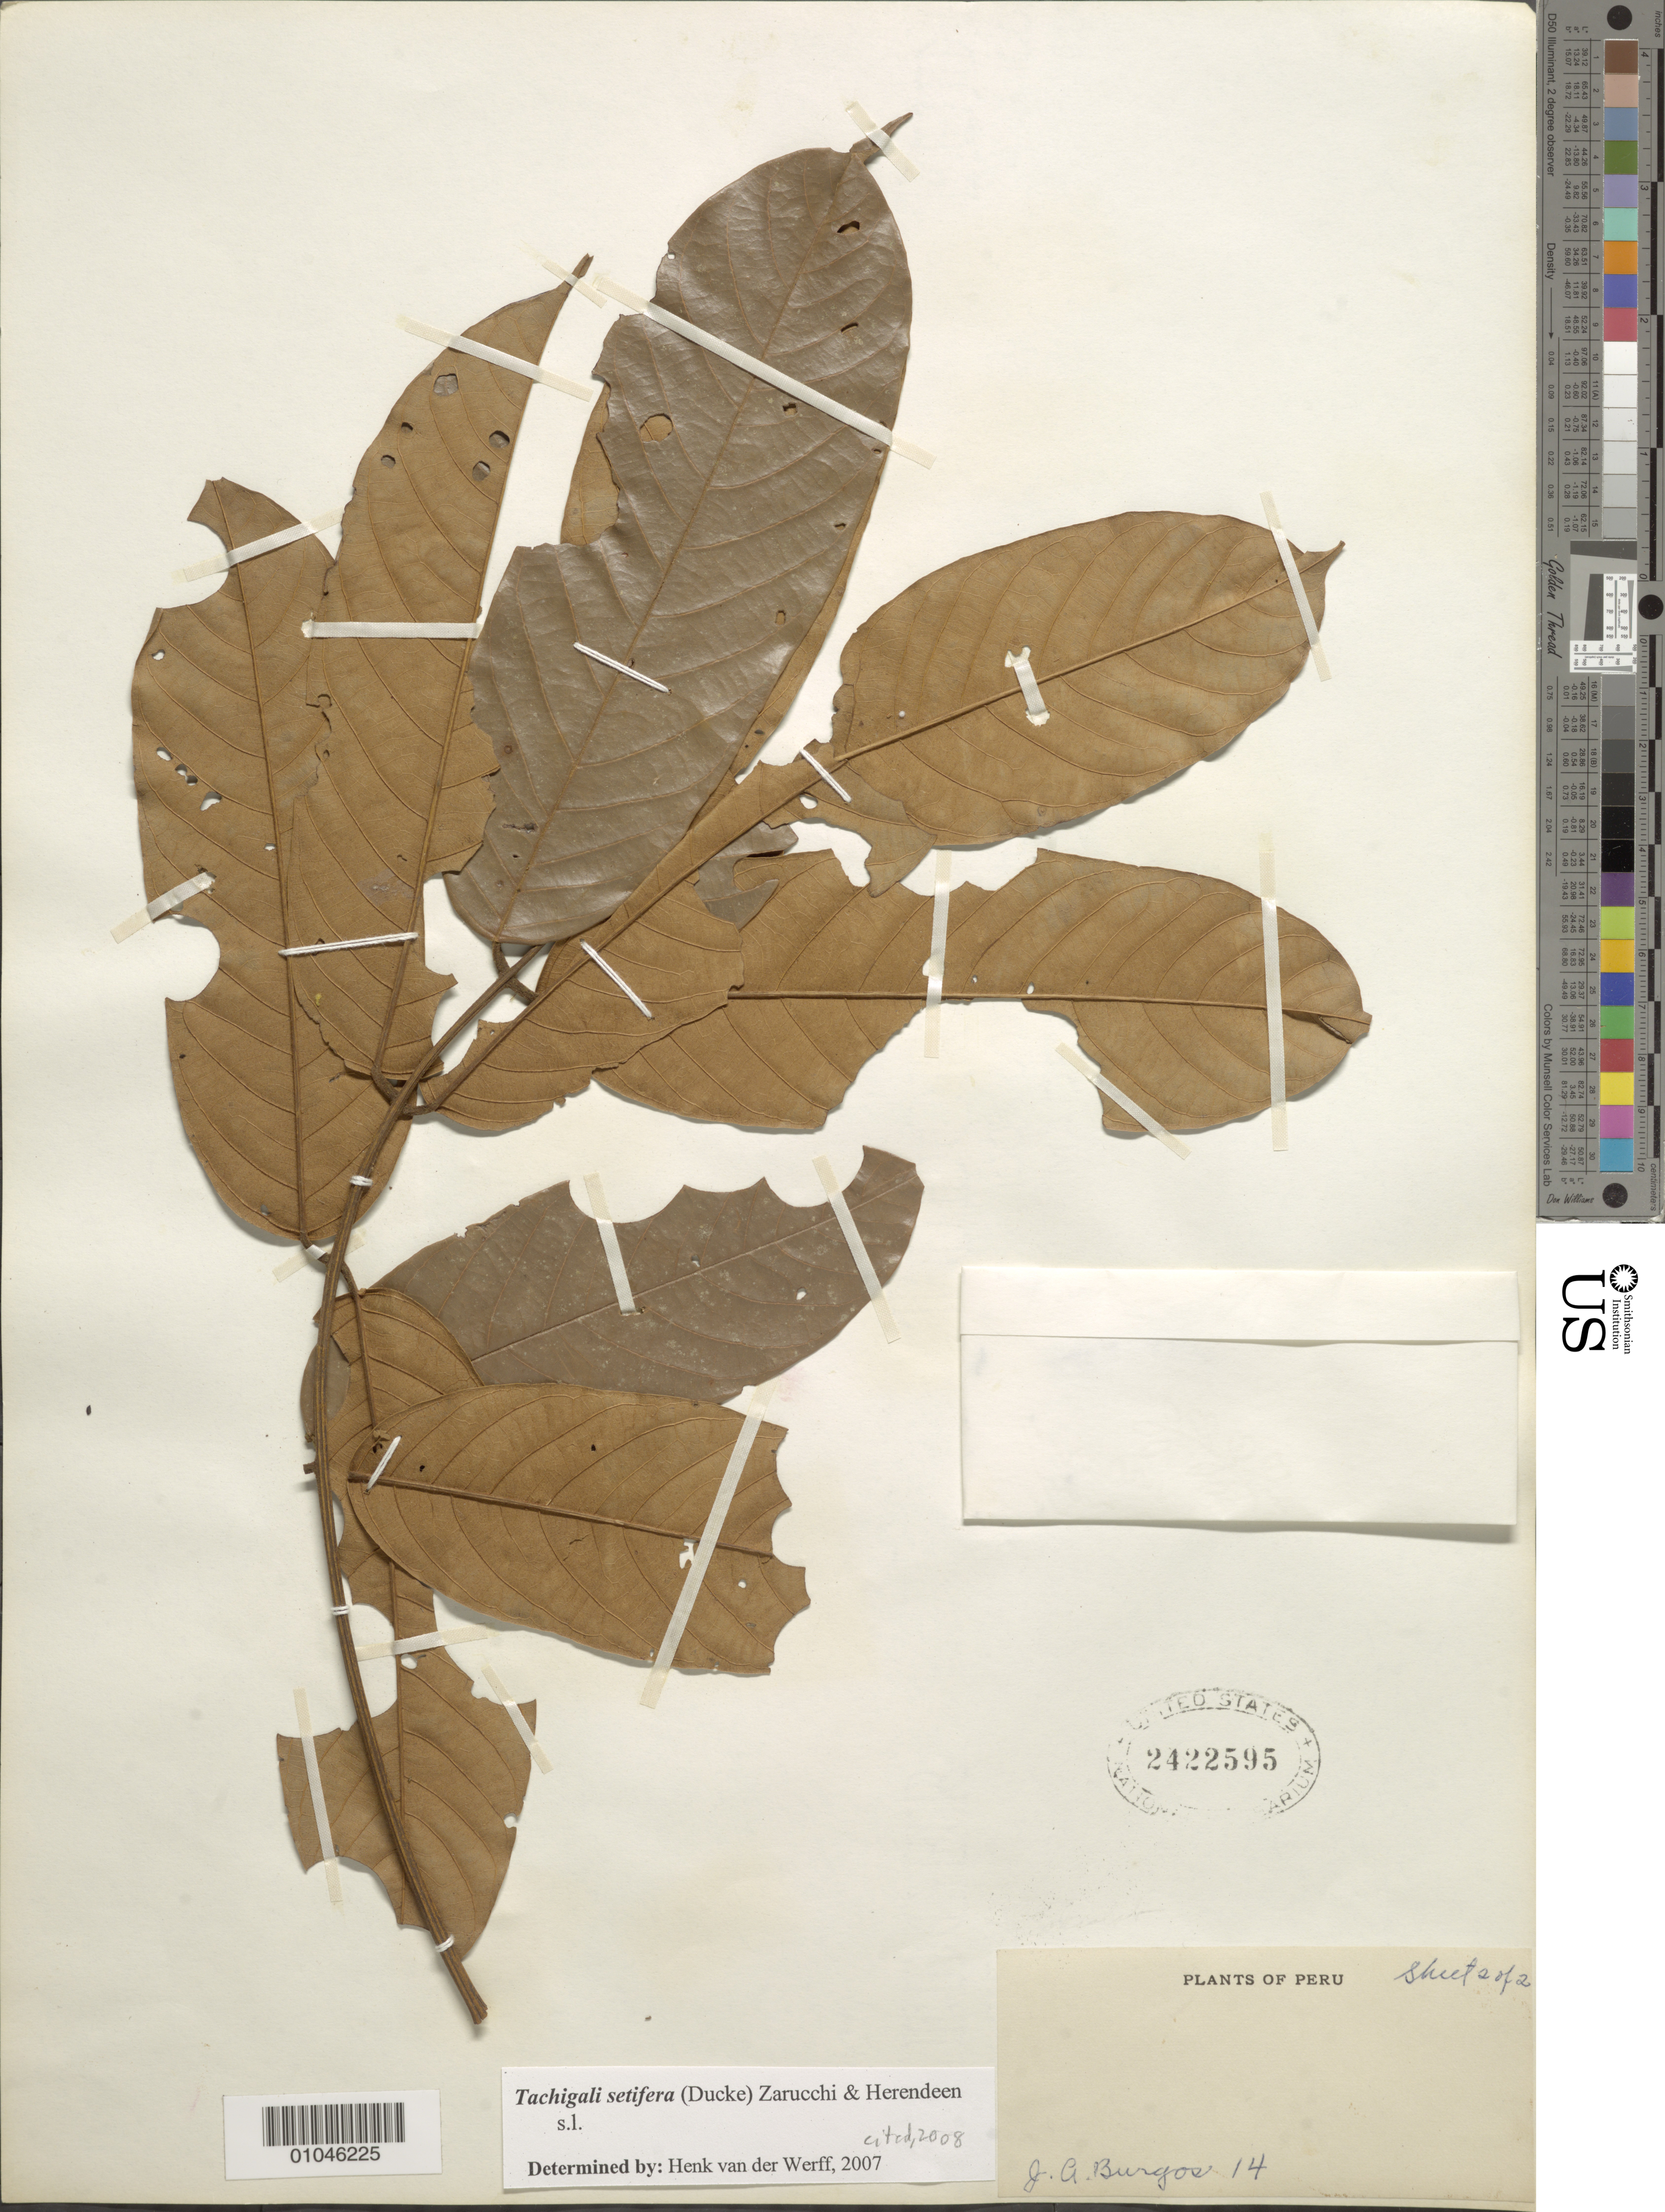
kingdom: Plantae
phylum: Tracheophyta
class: Magnoliopsida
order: Fabales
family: Fabaceae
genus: Tachigali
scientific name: Tachigali setifera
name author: (Ducke) Zarucchi & Herend.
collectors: J. Burgos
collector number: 14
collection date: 1945-05-10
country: Peru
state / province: Huánuco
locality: Tingo Maria Carretera Huanuco-Pucallpa Km 146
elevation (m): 800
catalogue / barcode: US 2422595